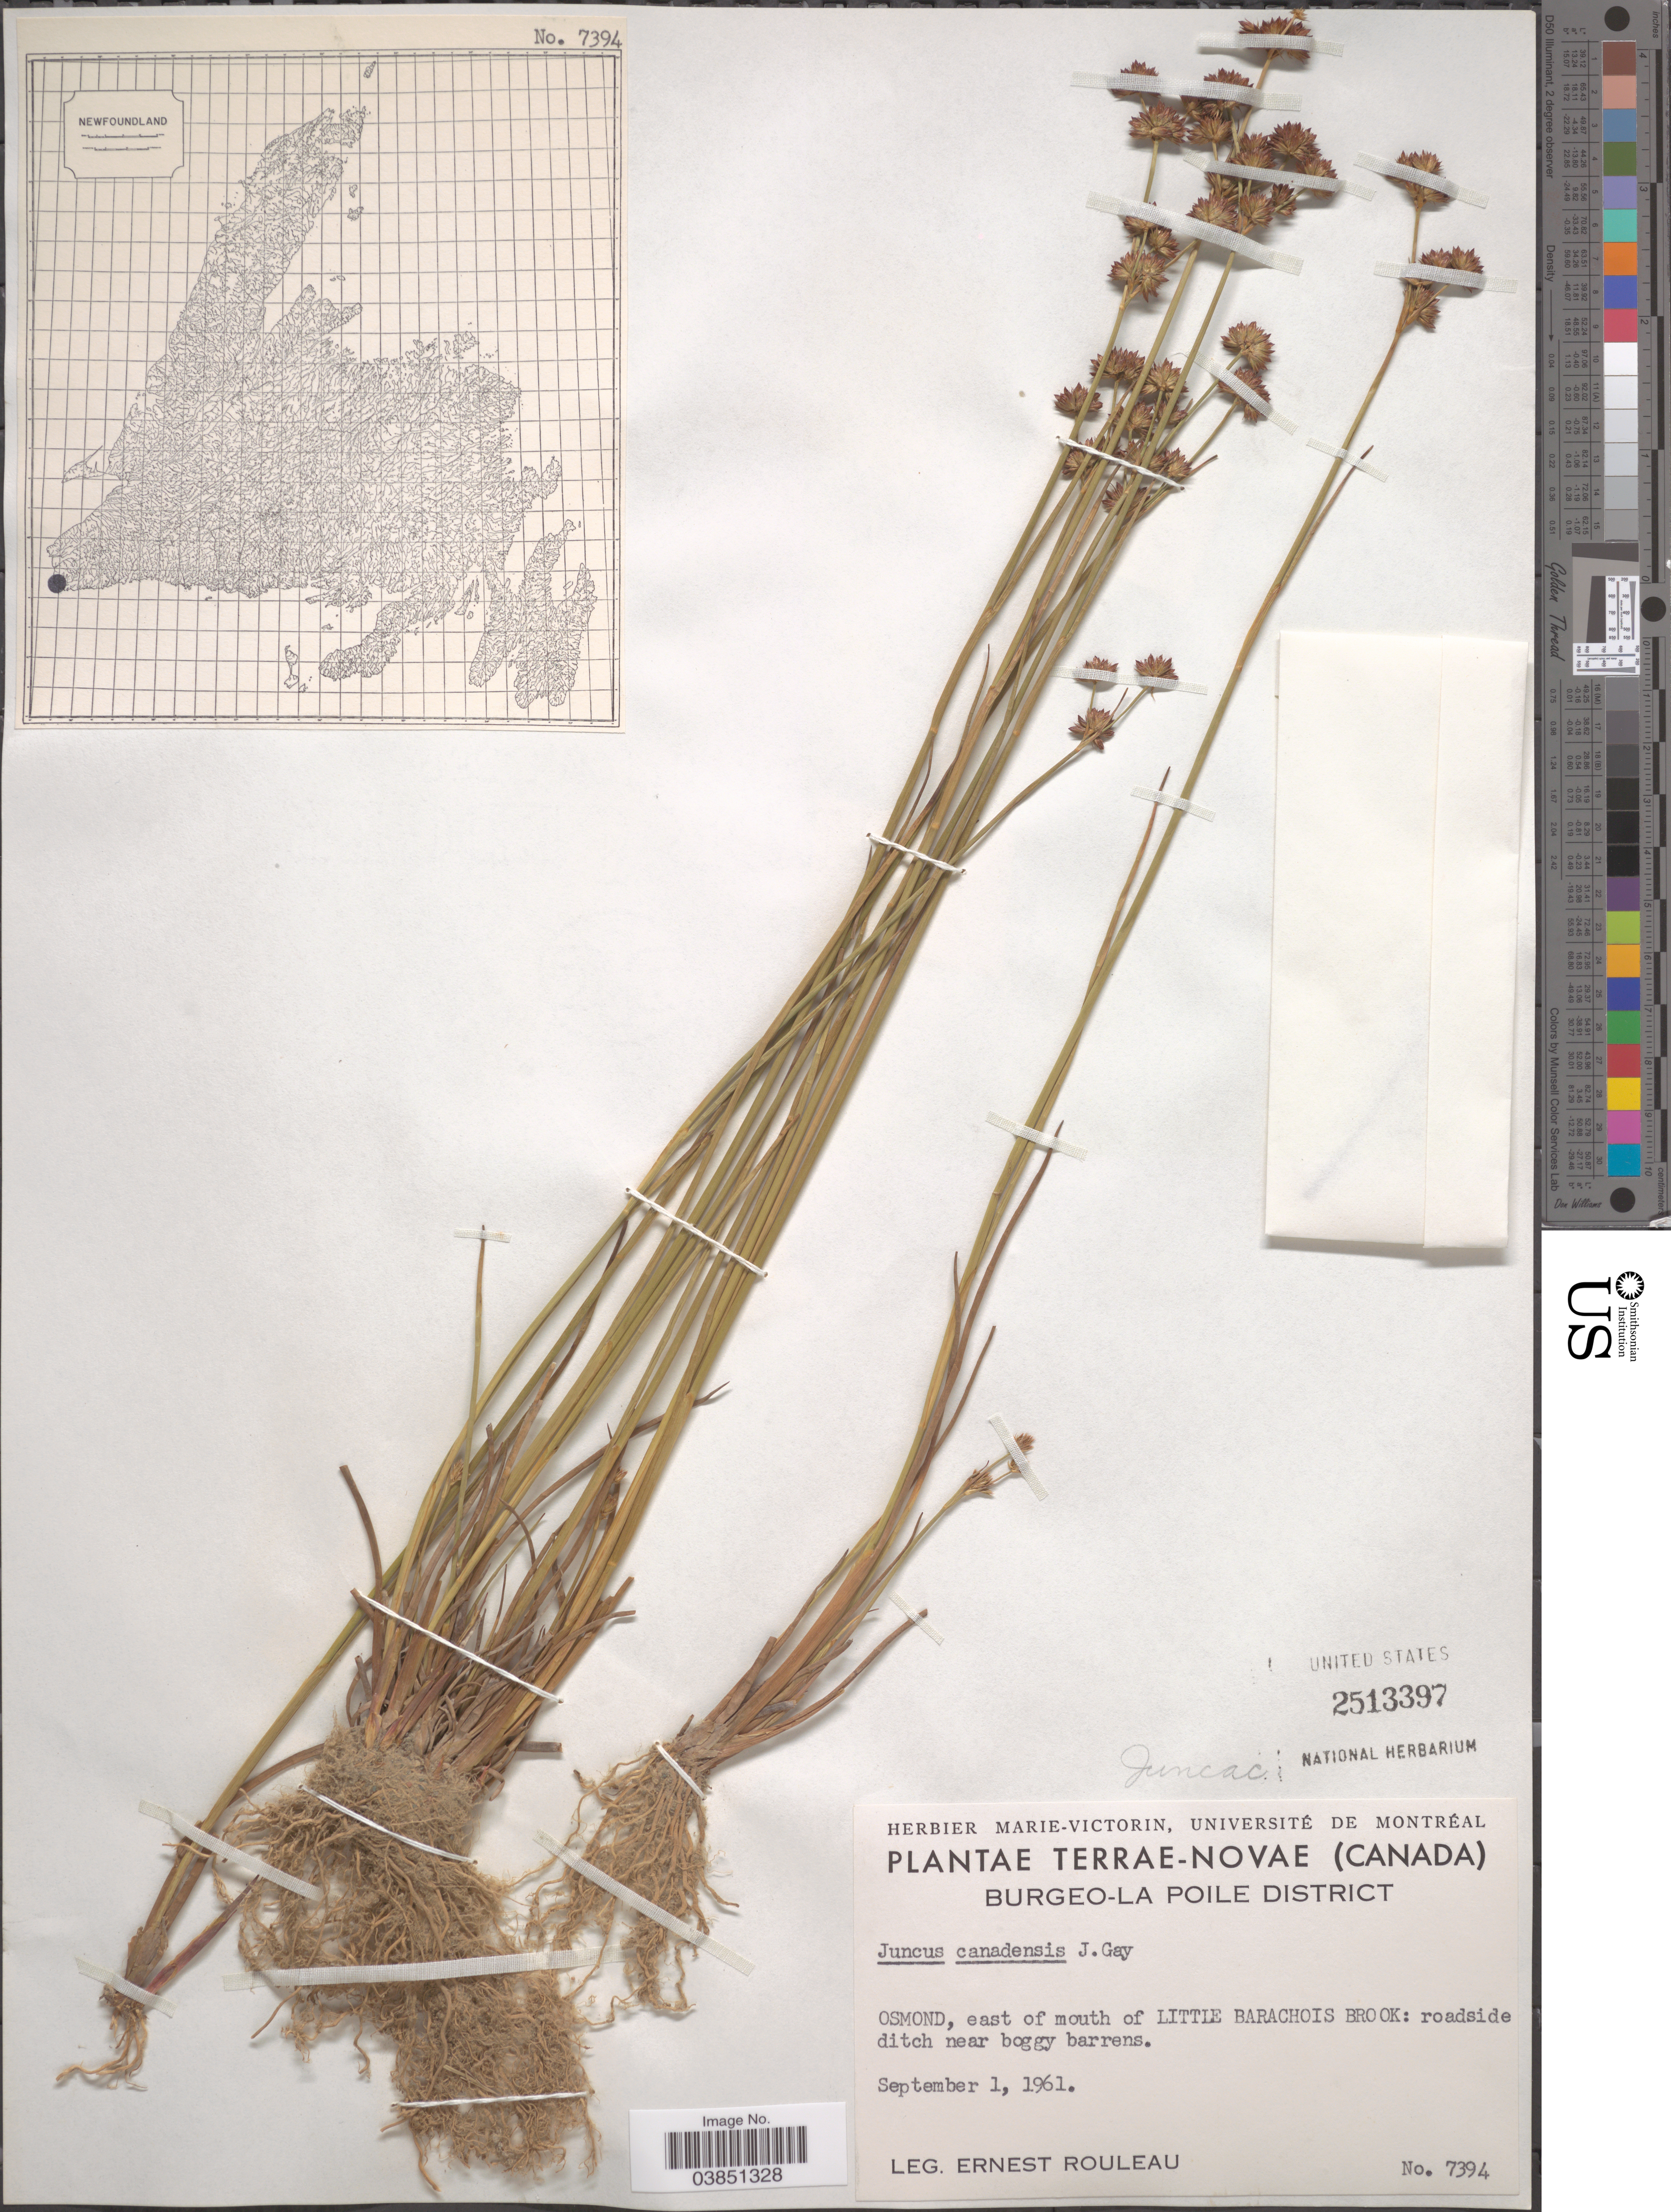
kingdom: Plantae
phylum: Tracheophyta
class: Liliopsida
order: Poales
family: Juncaceae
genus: Juncus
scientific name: Juncus canadensis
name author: J. Gay ex Laharpe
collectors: E. Rouleau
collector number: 7394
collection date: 1961-09-01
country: Canada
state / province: Newfoundland and Labrador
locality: Terrae-Novae. Burgeo-La Poile District. Osmond, east of mouth of Little Barachois Brook.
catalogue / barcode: US 2513397